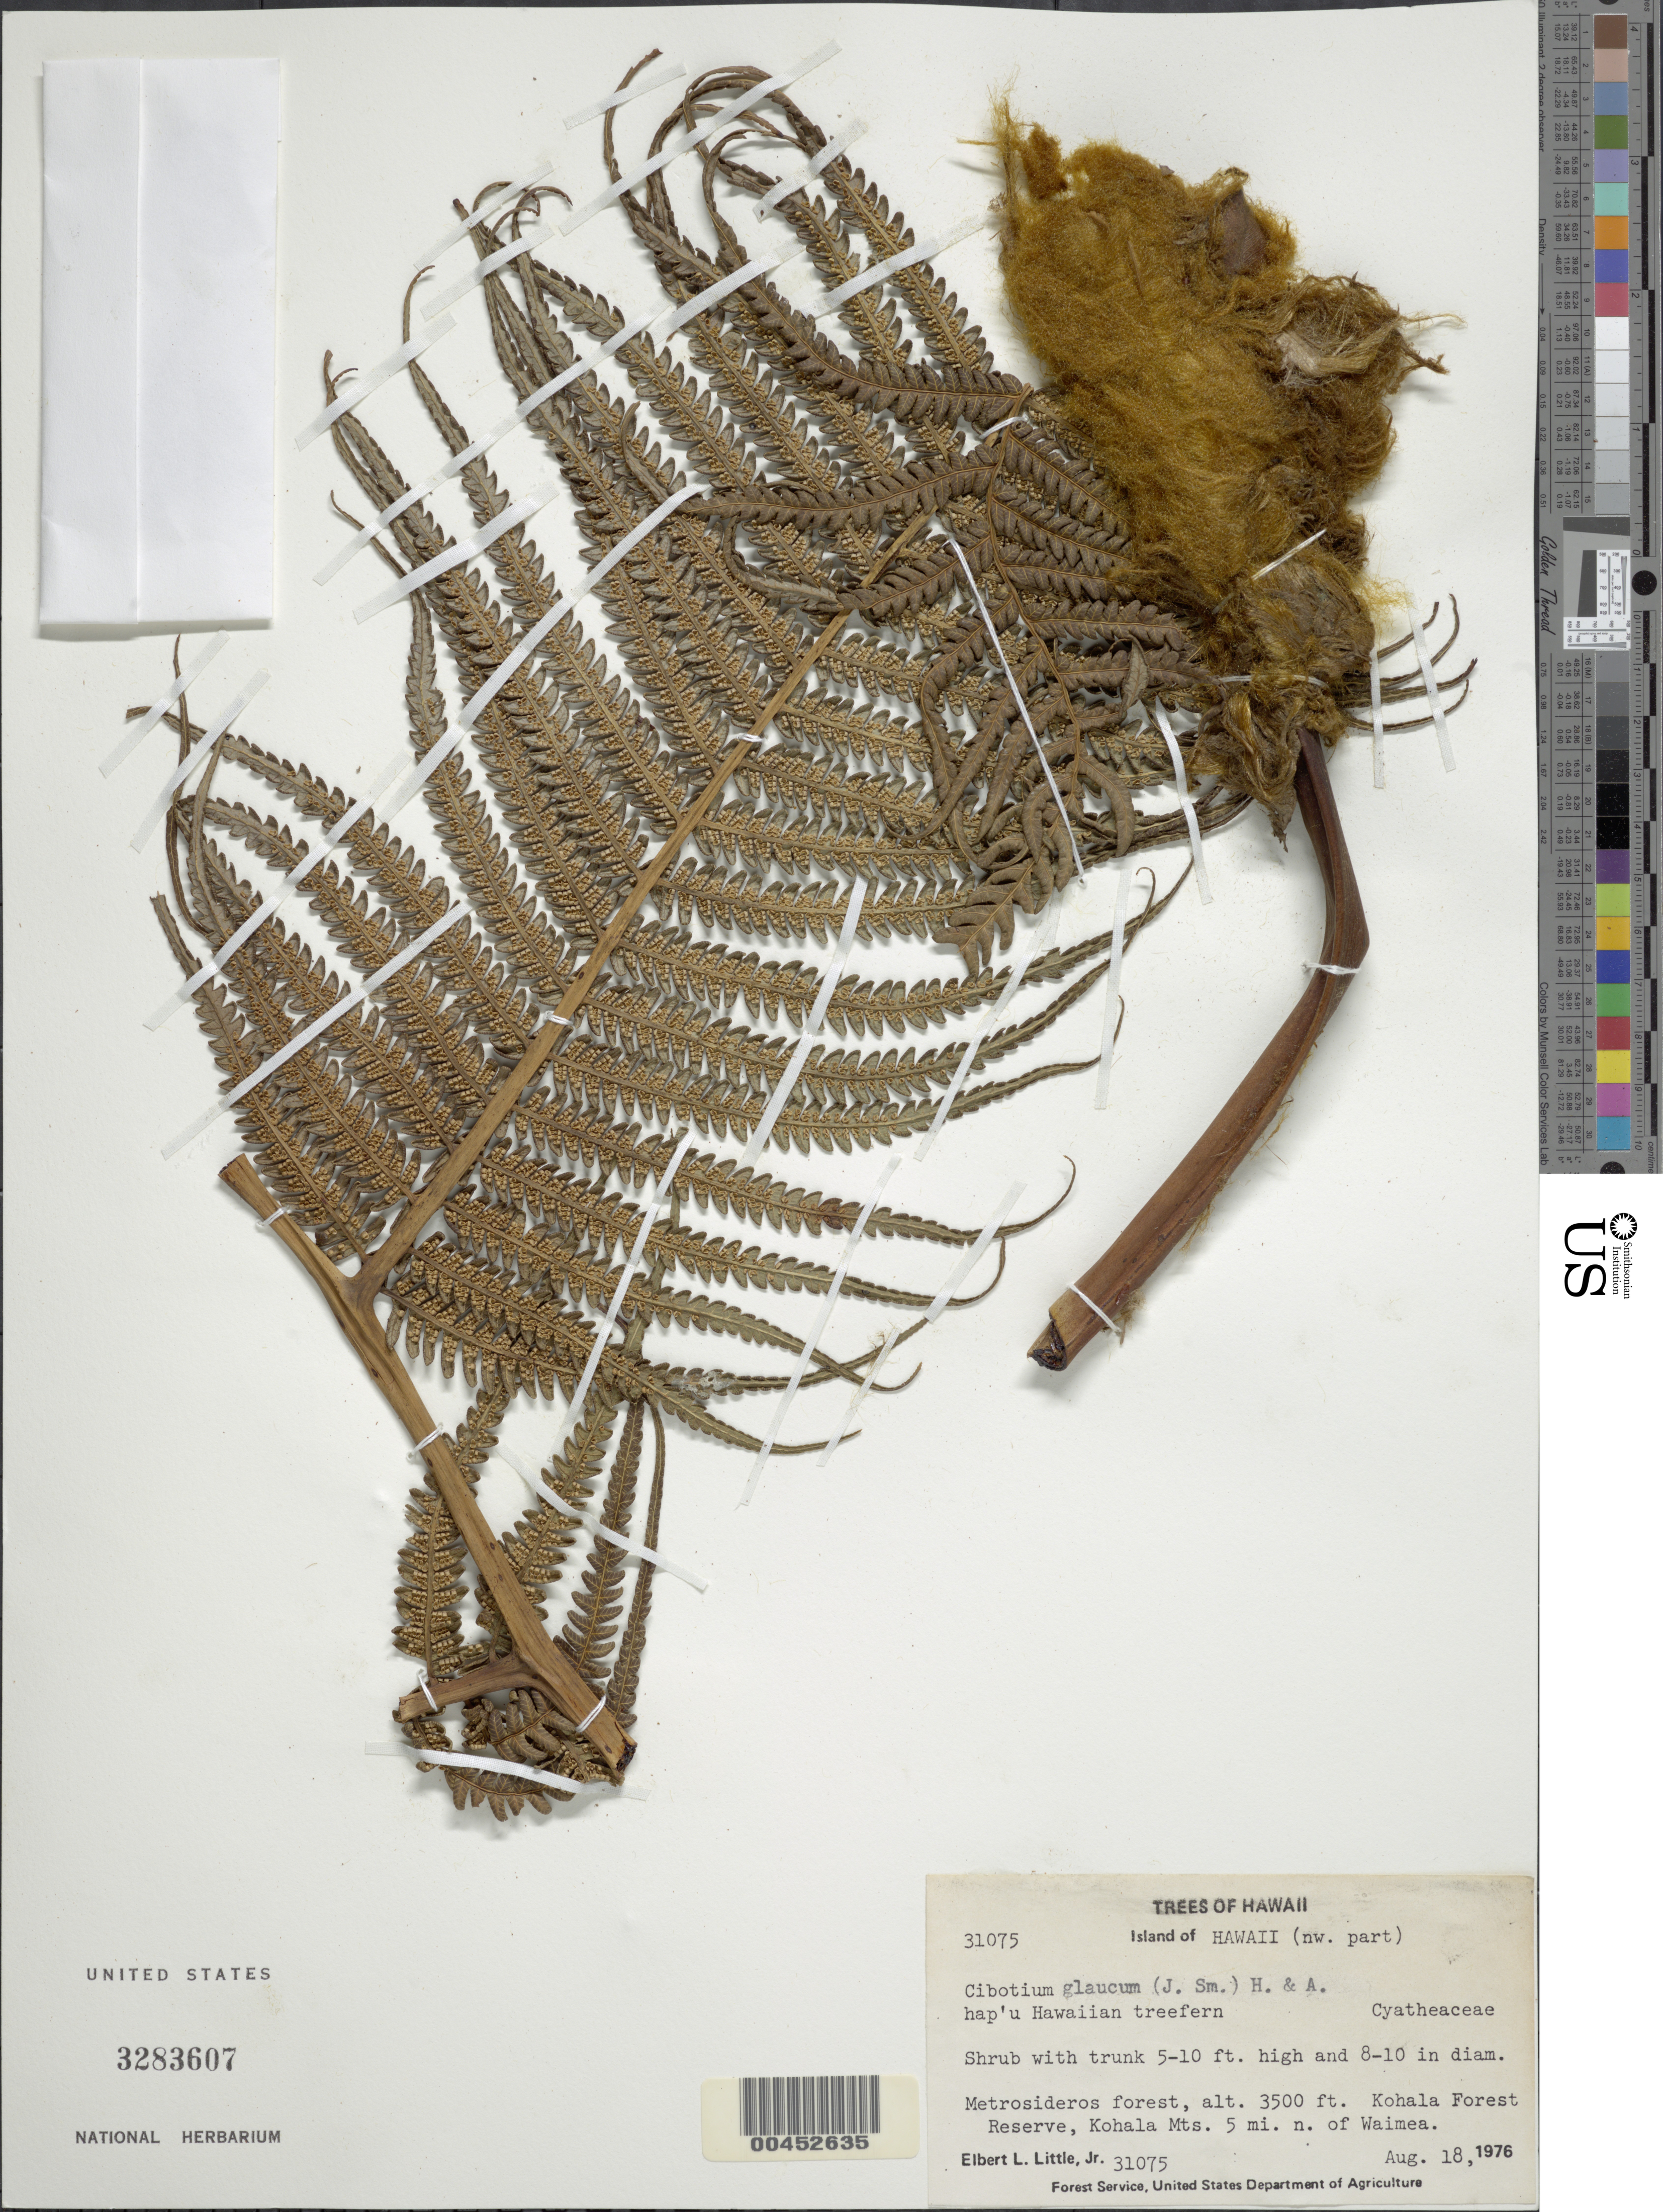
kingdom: Plantae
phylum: Tracheophyta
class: Polypodiopsida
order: Cyatheales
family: Cibotiaceae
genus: Cibotium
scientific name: Cibotium glaucum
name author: (Sm.) Hook. & Arn.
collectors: E. L. Little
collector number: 31075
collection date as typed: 18 Aug 1976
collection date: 1976-08-18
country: United States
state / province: Hawaii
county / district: Hawaii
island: Hawaii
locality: NW part of Hawaii, Kohala Forest Reserve, Kohala Mts., 5 mi N of Waimea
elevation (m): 1067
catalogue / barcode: US 3283607